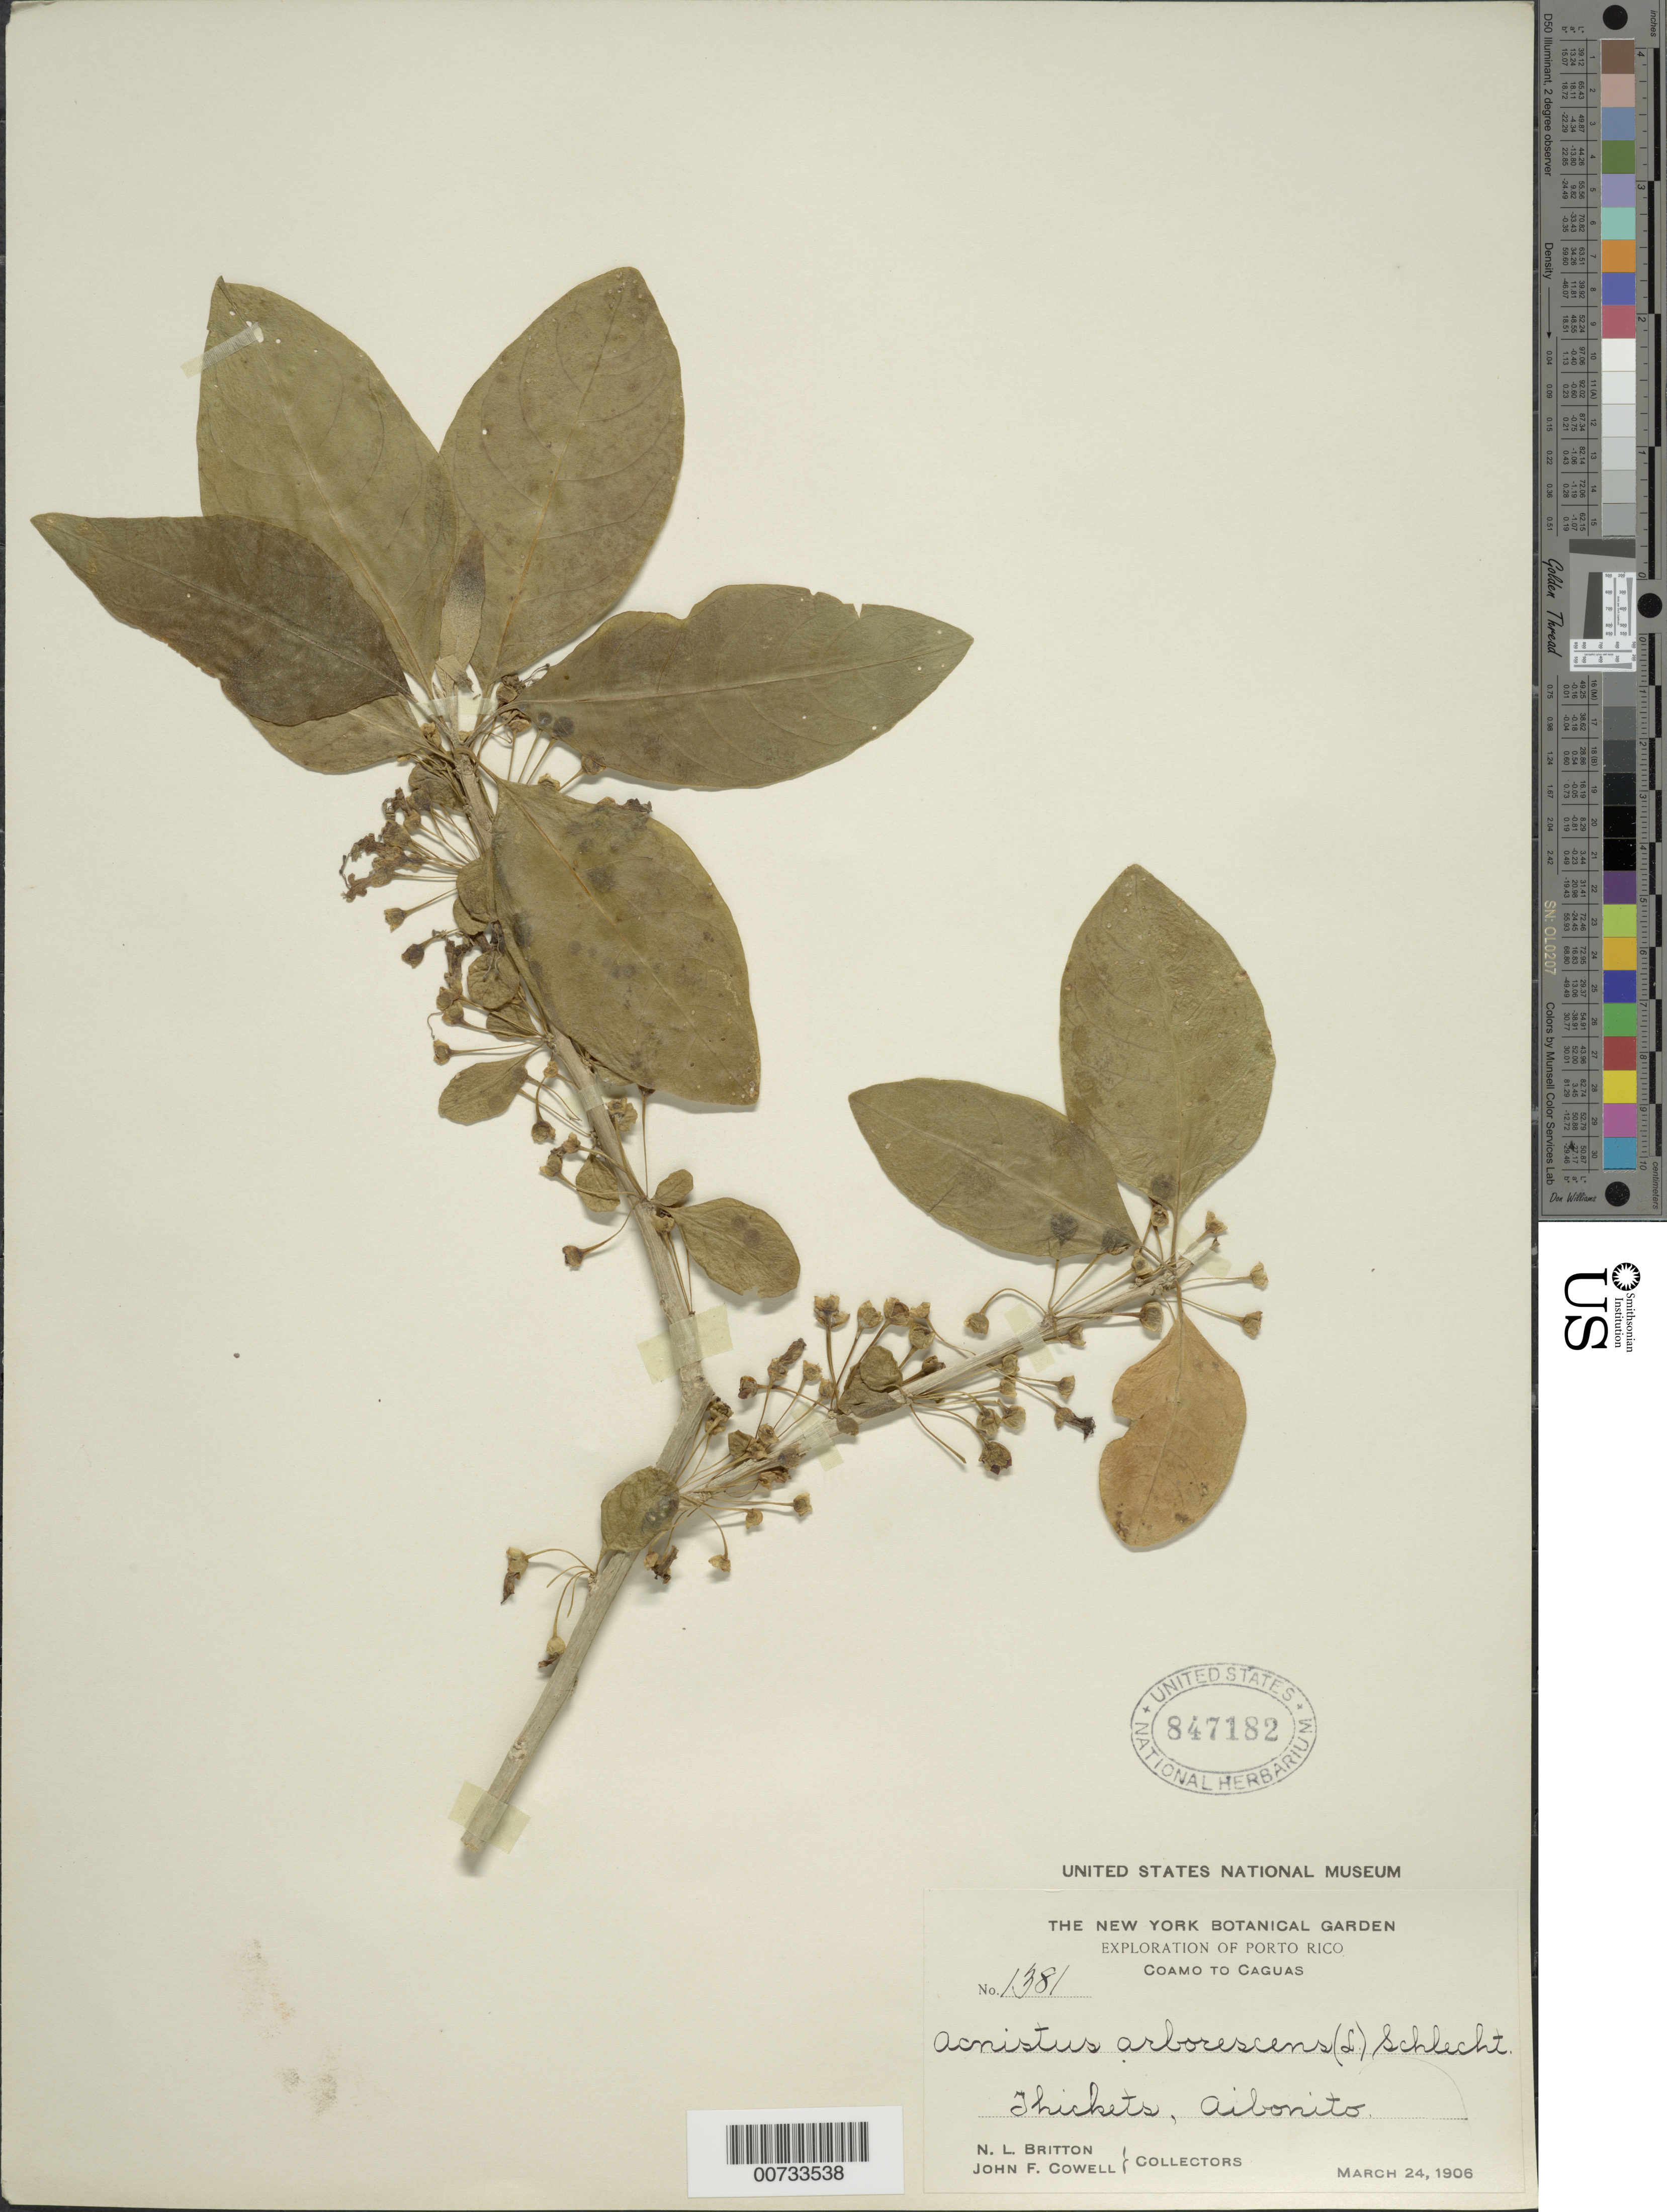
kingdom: Plantae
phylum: Tracheophyta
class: Magnoliopsida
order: Solanales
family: Solanaceae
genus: Acnistus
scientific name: Acnistus arborescens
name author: (L.) Schltdl.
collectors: N. Britton & J. F. Cowell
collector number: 1381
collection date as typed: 24 Mar 1906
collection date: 1906-03-24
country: Puerto Rico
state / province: Coamo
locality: Coamo to Caguas, Aibonito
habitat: Thickets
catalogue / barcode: US 847182